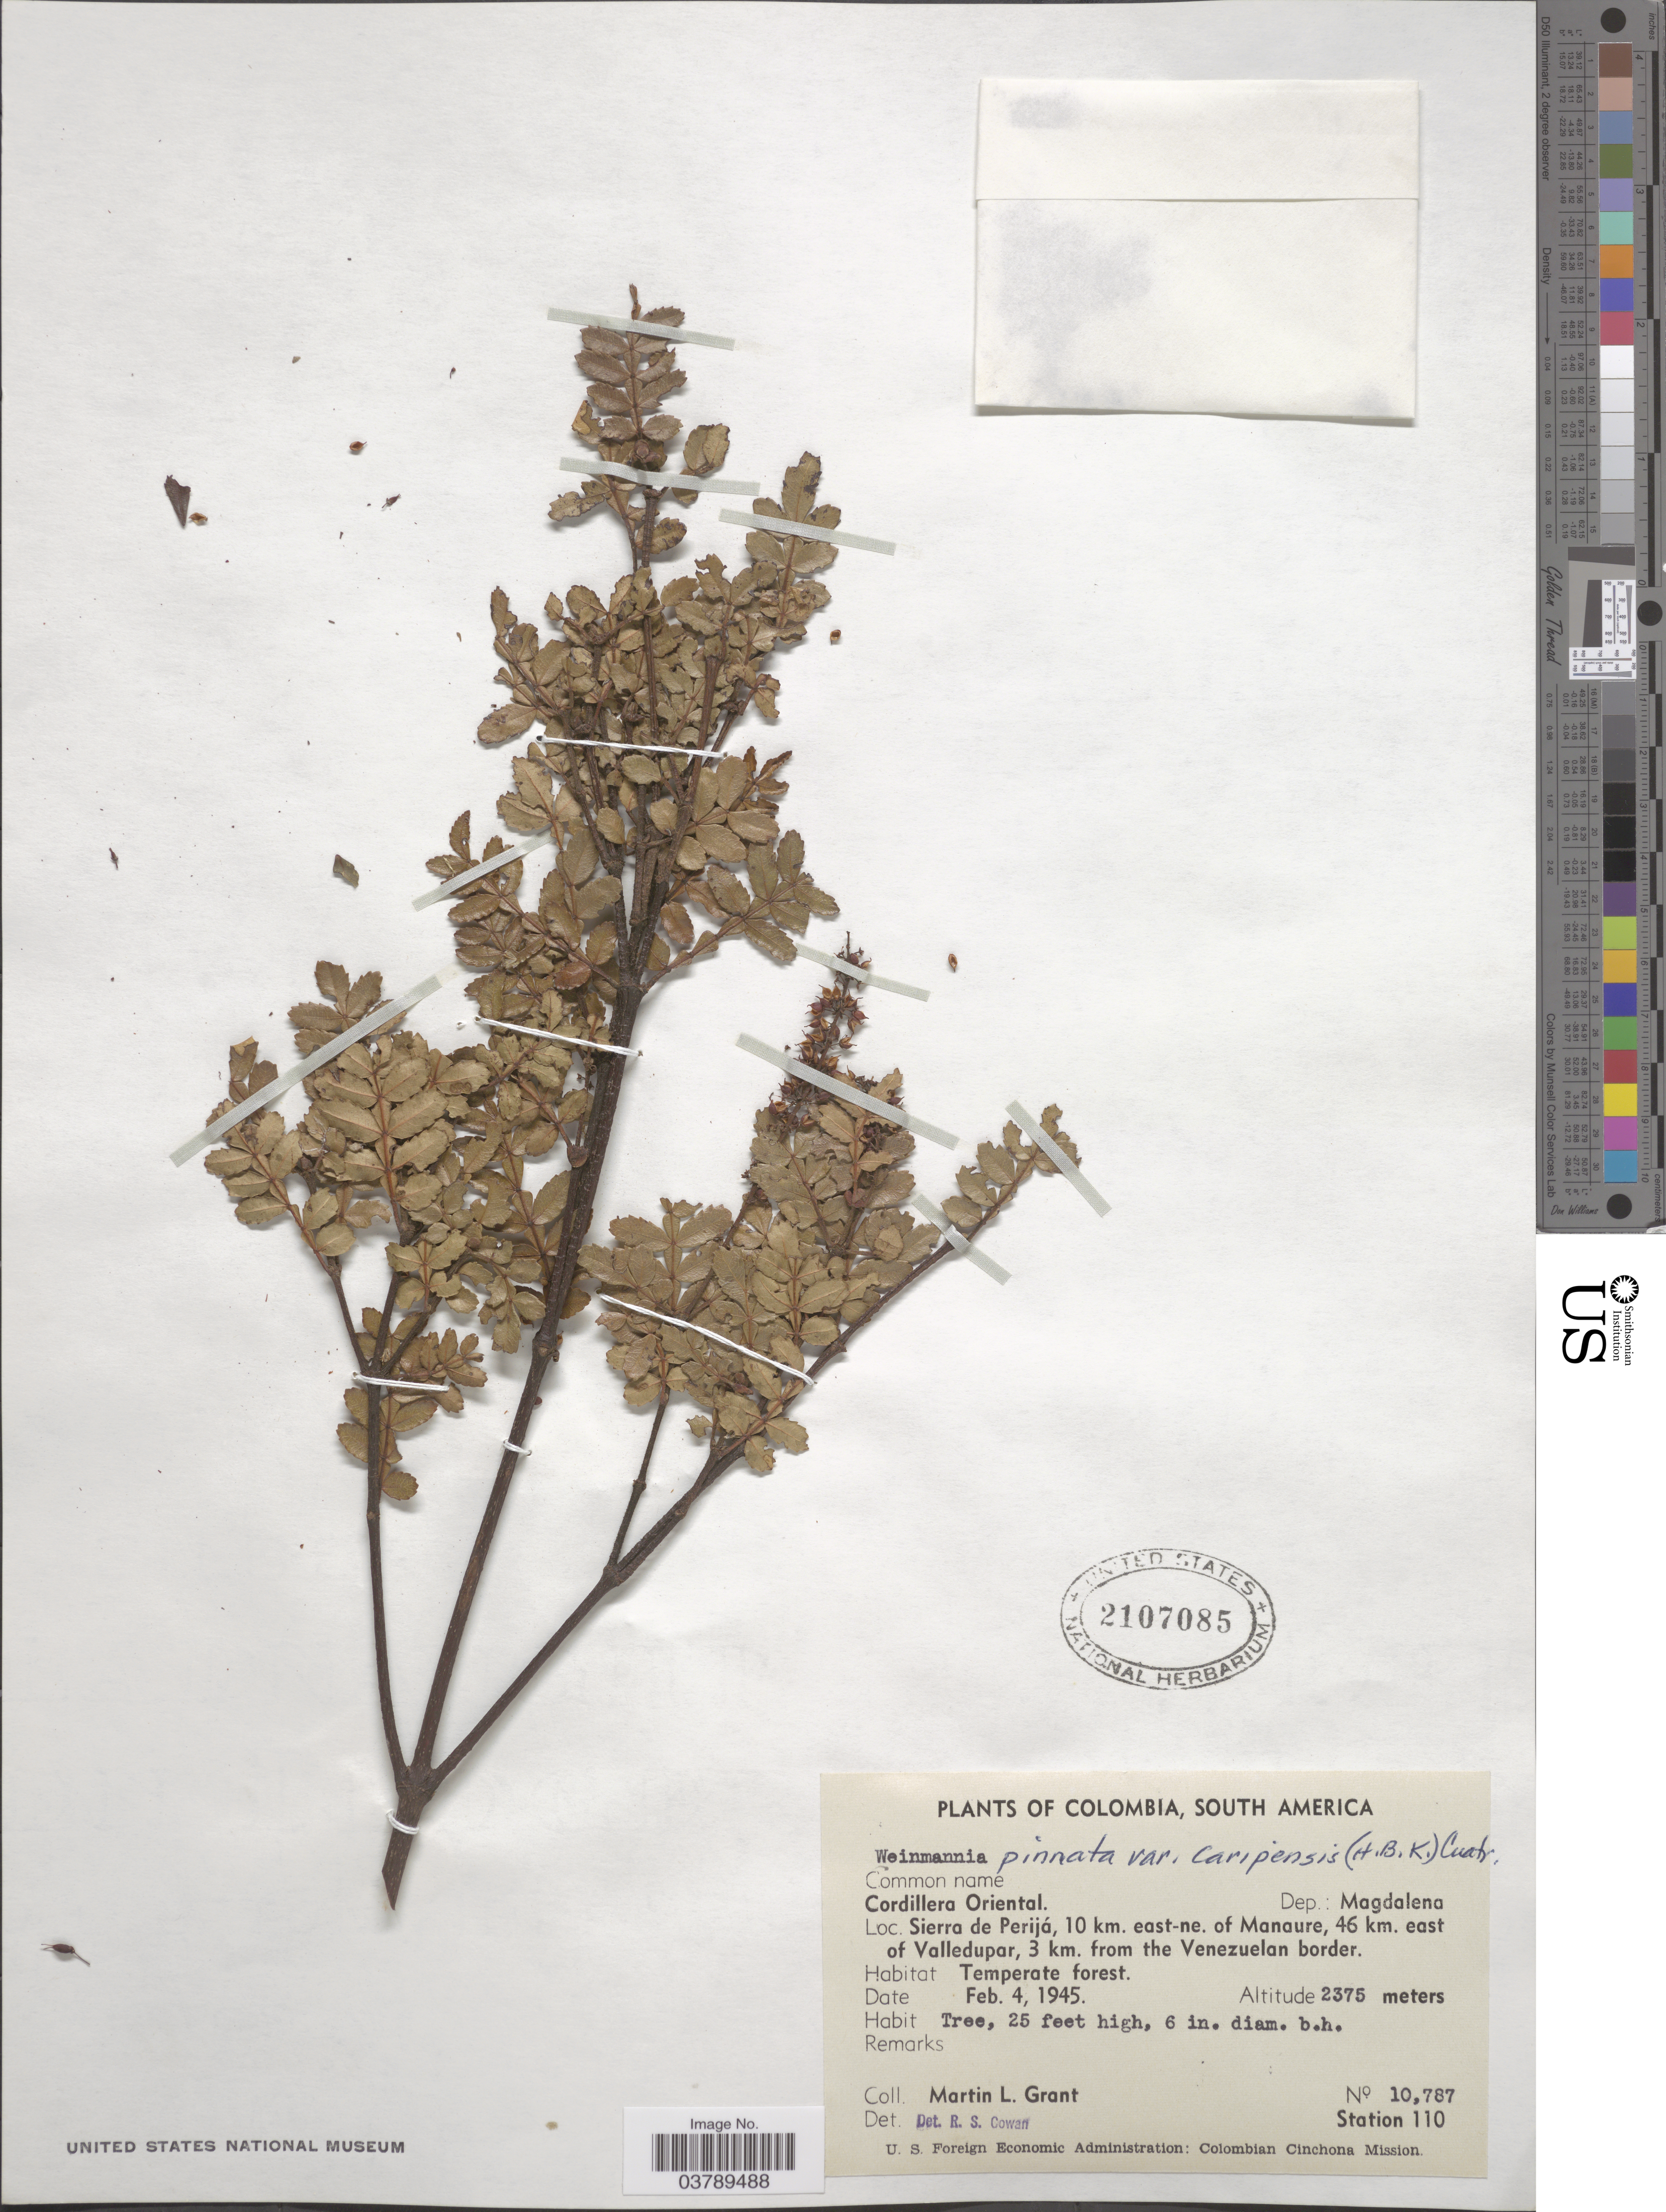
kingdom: Plantae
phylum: Tracheophyta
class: Magnoliopsida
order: Oxalidales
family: Cunoniaceae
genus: Weinmannia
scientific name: Weinmannia pinnata var. caripensis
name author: (Kunth) Cuatrec.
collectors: M. L. Grant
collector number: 10787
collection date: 1945-02-04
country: Colombia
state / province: Magdalena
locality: Cordillera Oriental. Dep. Magdalena. Sierra de Perijá, 10 km. east-ne of Manaure, 46 km. east of Valledupar, 3 km. from the Venezuelan border.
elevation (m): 2375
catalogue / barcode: US 2107085